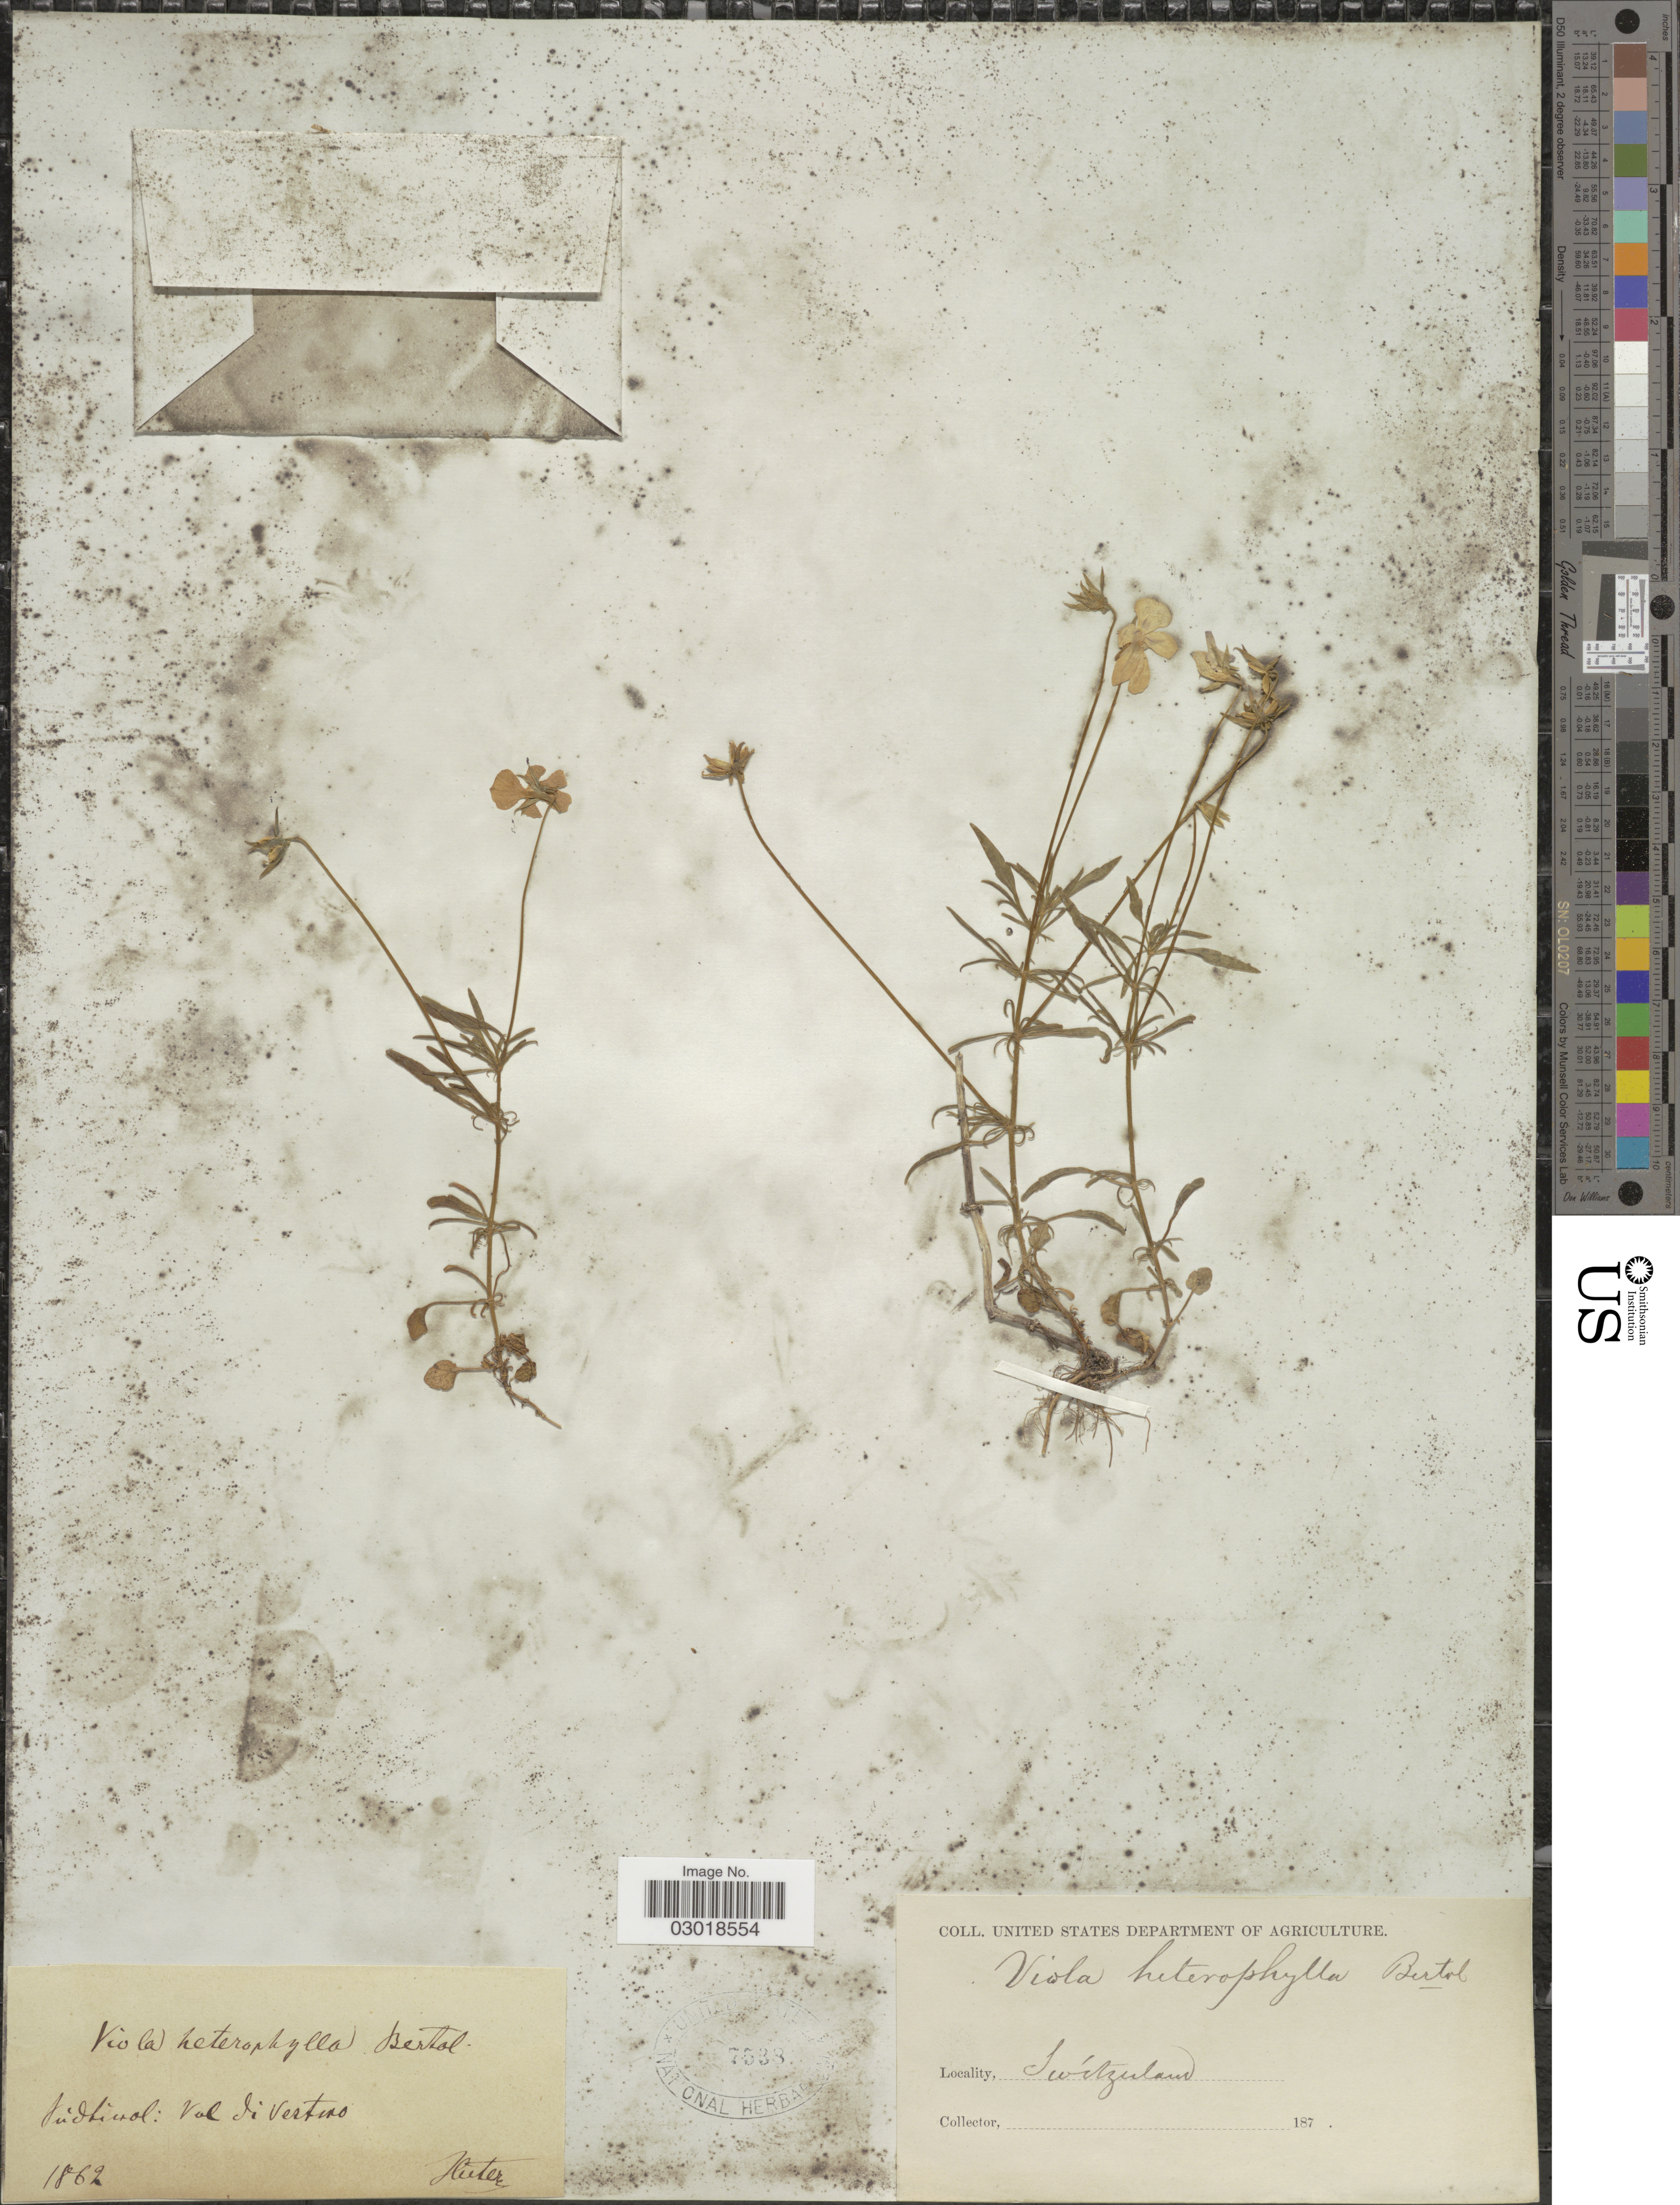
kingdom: Plantae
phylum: Tracheophyta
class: Magnoliopsida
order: Malpighiales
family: Violaceae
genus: Viola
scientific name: Viola heterophylla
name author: Muhl.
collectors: -. Huter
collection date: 1862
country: Italy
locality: Sudtirol: Val di Vestino.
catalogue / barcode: US 7538